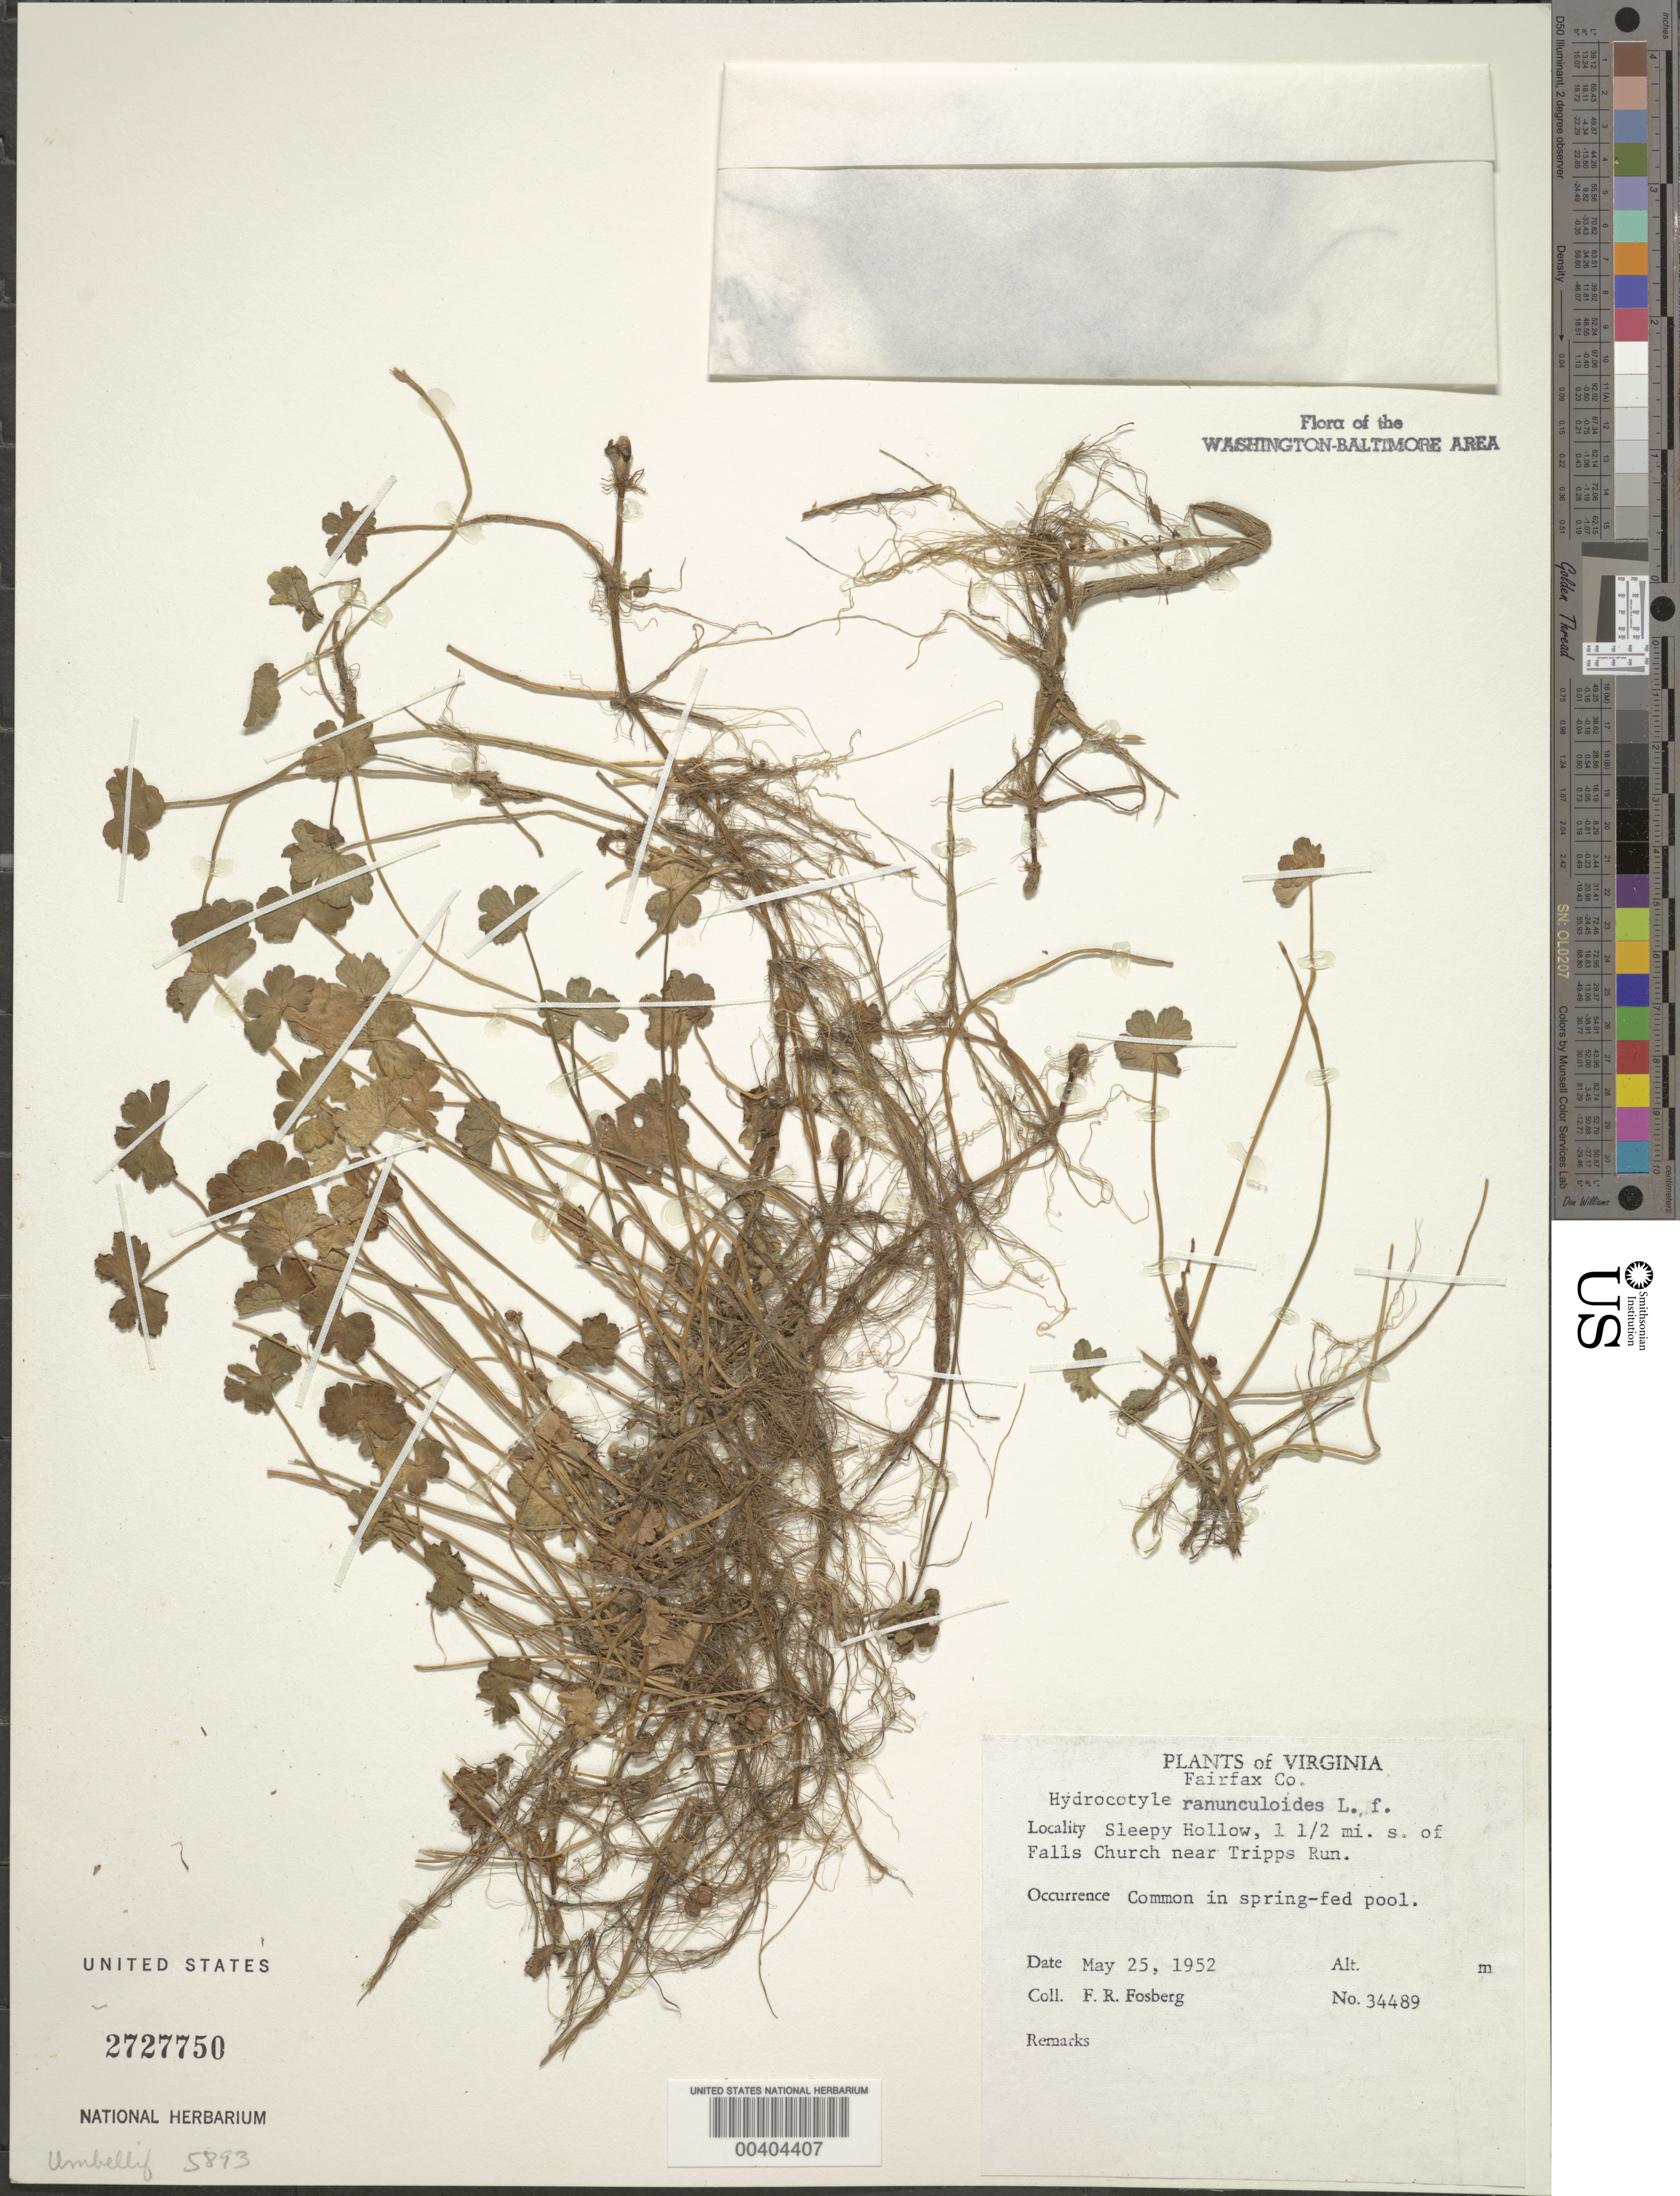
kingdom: Plantae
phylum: Tracheophyta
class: Magnoliopsida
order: Apiales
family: Apiaceae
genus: Sanicula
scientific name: Sanicula odorata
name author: (Raf.) Pryer & Phillippe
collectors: F. R. Fosberg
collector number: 34489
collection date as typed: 25 May 1952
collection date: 1952-05-25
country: United States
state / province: Virginia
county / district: Fairfax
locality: Sleepy Hollow south of Falls Church near Tripps Run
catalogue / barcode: US 2727750